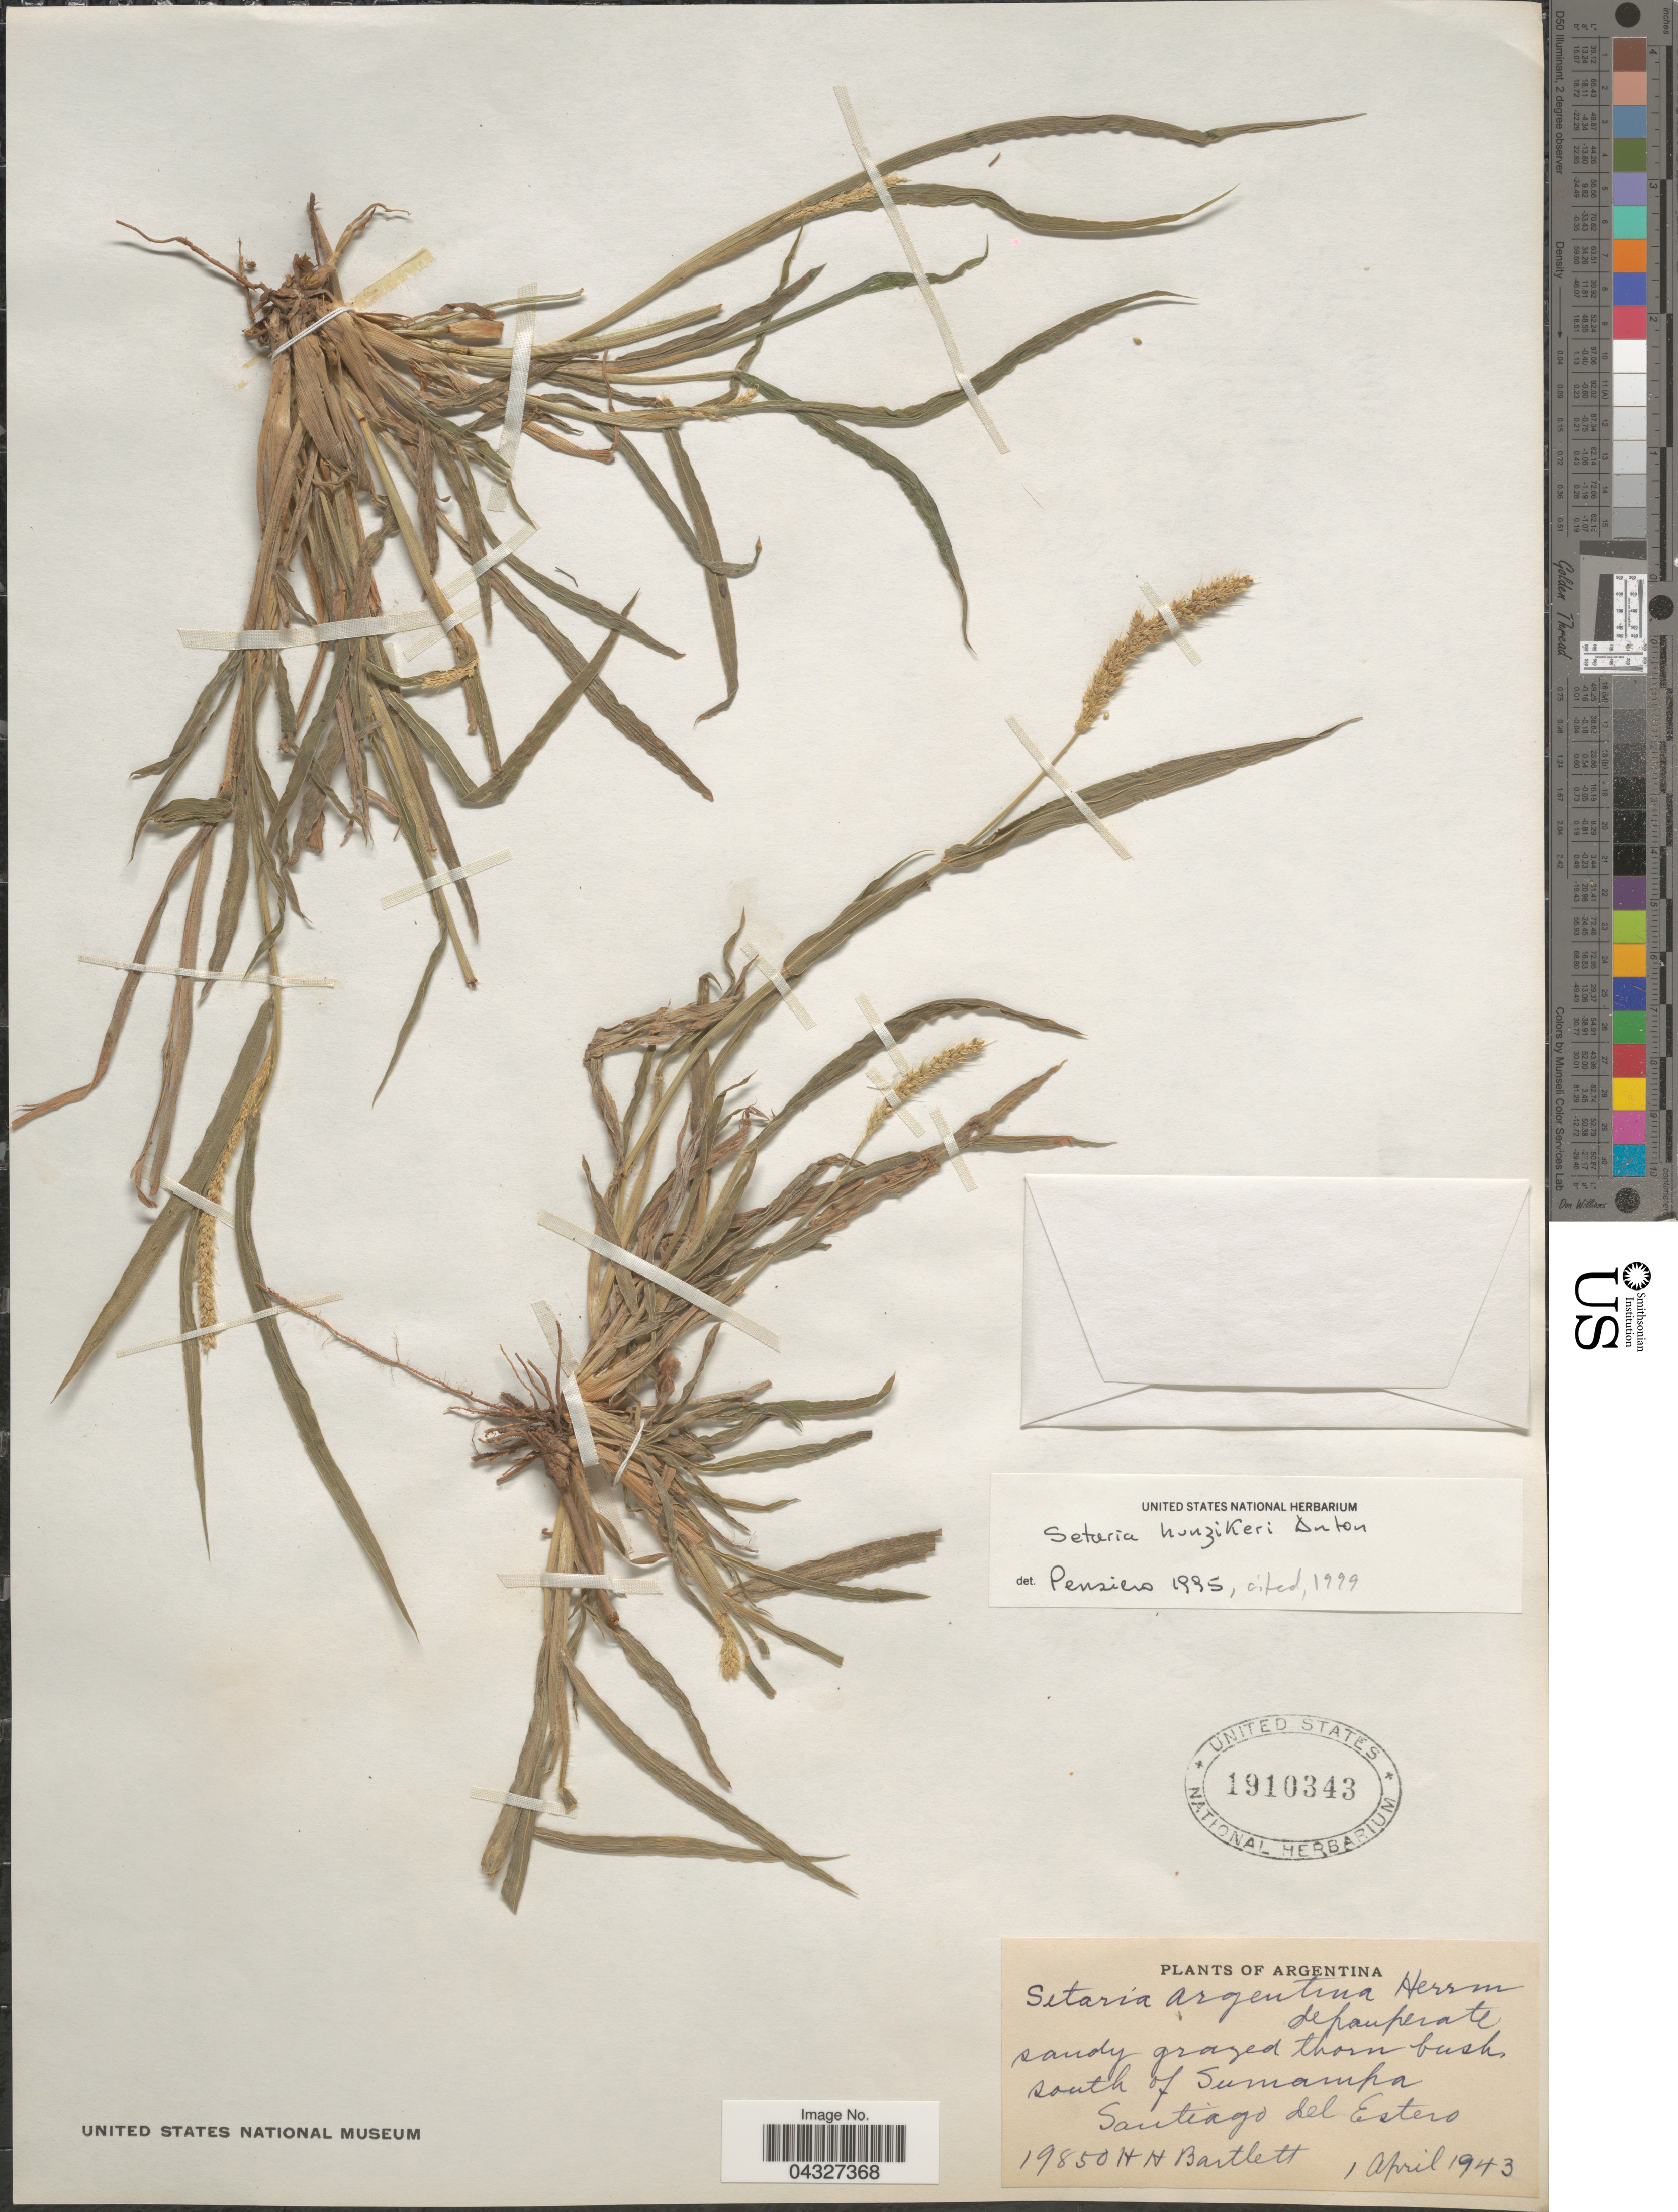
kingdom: Plantae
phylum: Tracheophyta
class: Liliopsida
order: Poales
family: Poaceae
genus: Setaria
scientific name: Setaria hunzikeri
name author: Anton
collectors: H. H. Bartlett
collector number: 19850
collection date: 1943-04-01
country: Argentina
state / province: Santiago del Estero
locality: Sandy grazed thorn bush, south of Sumampa. Santiago del Estero.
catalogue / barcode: US 1910343